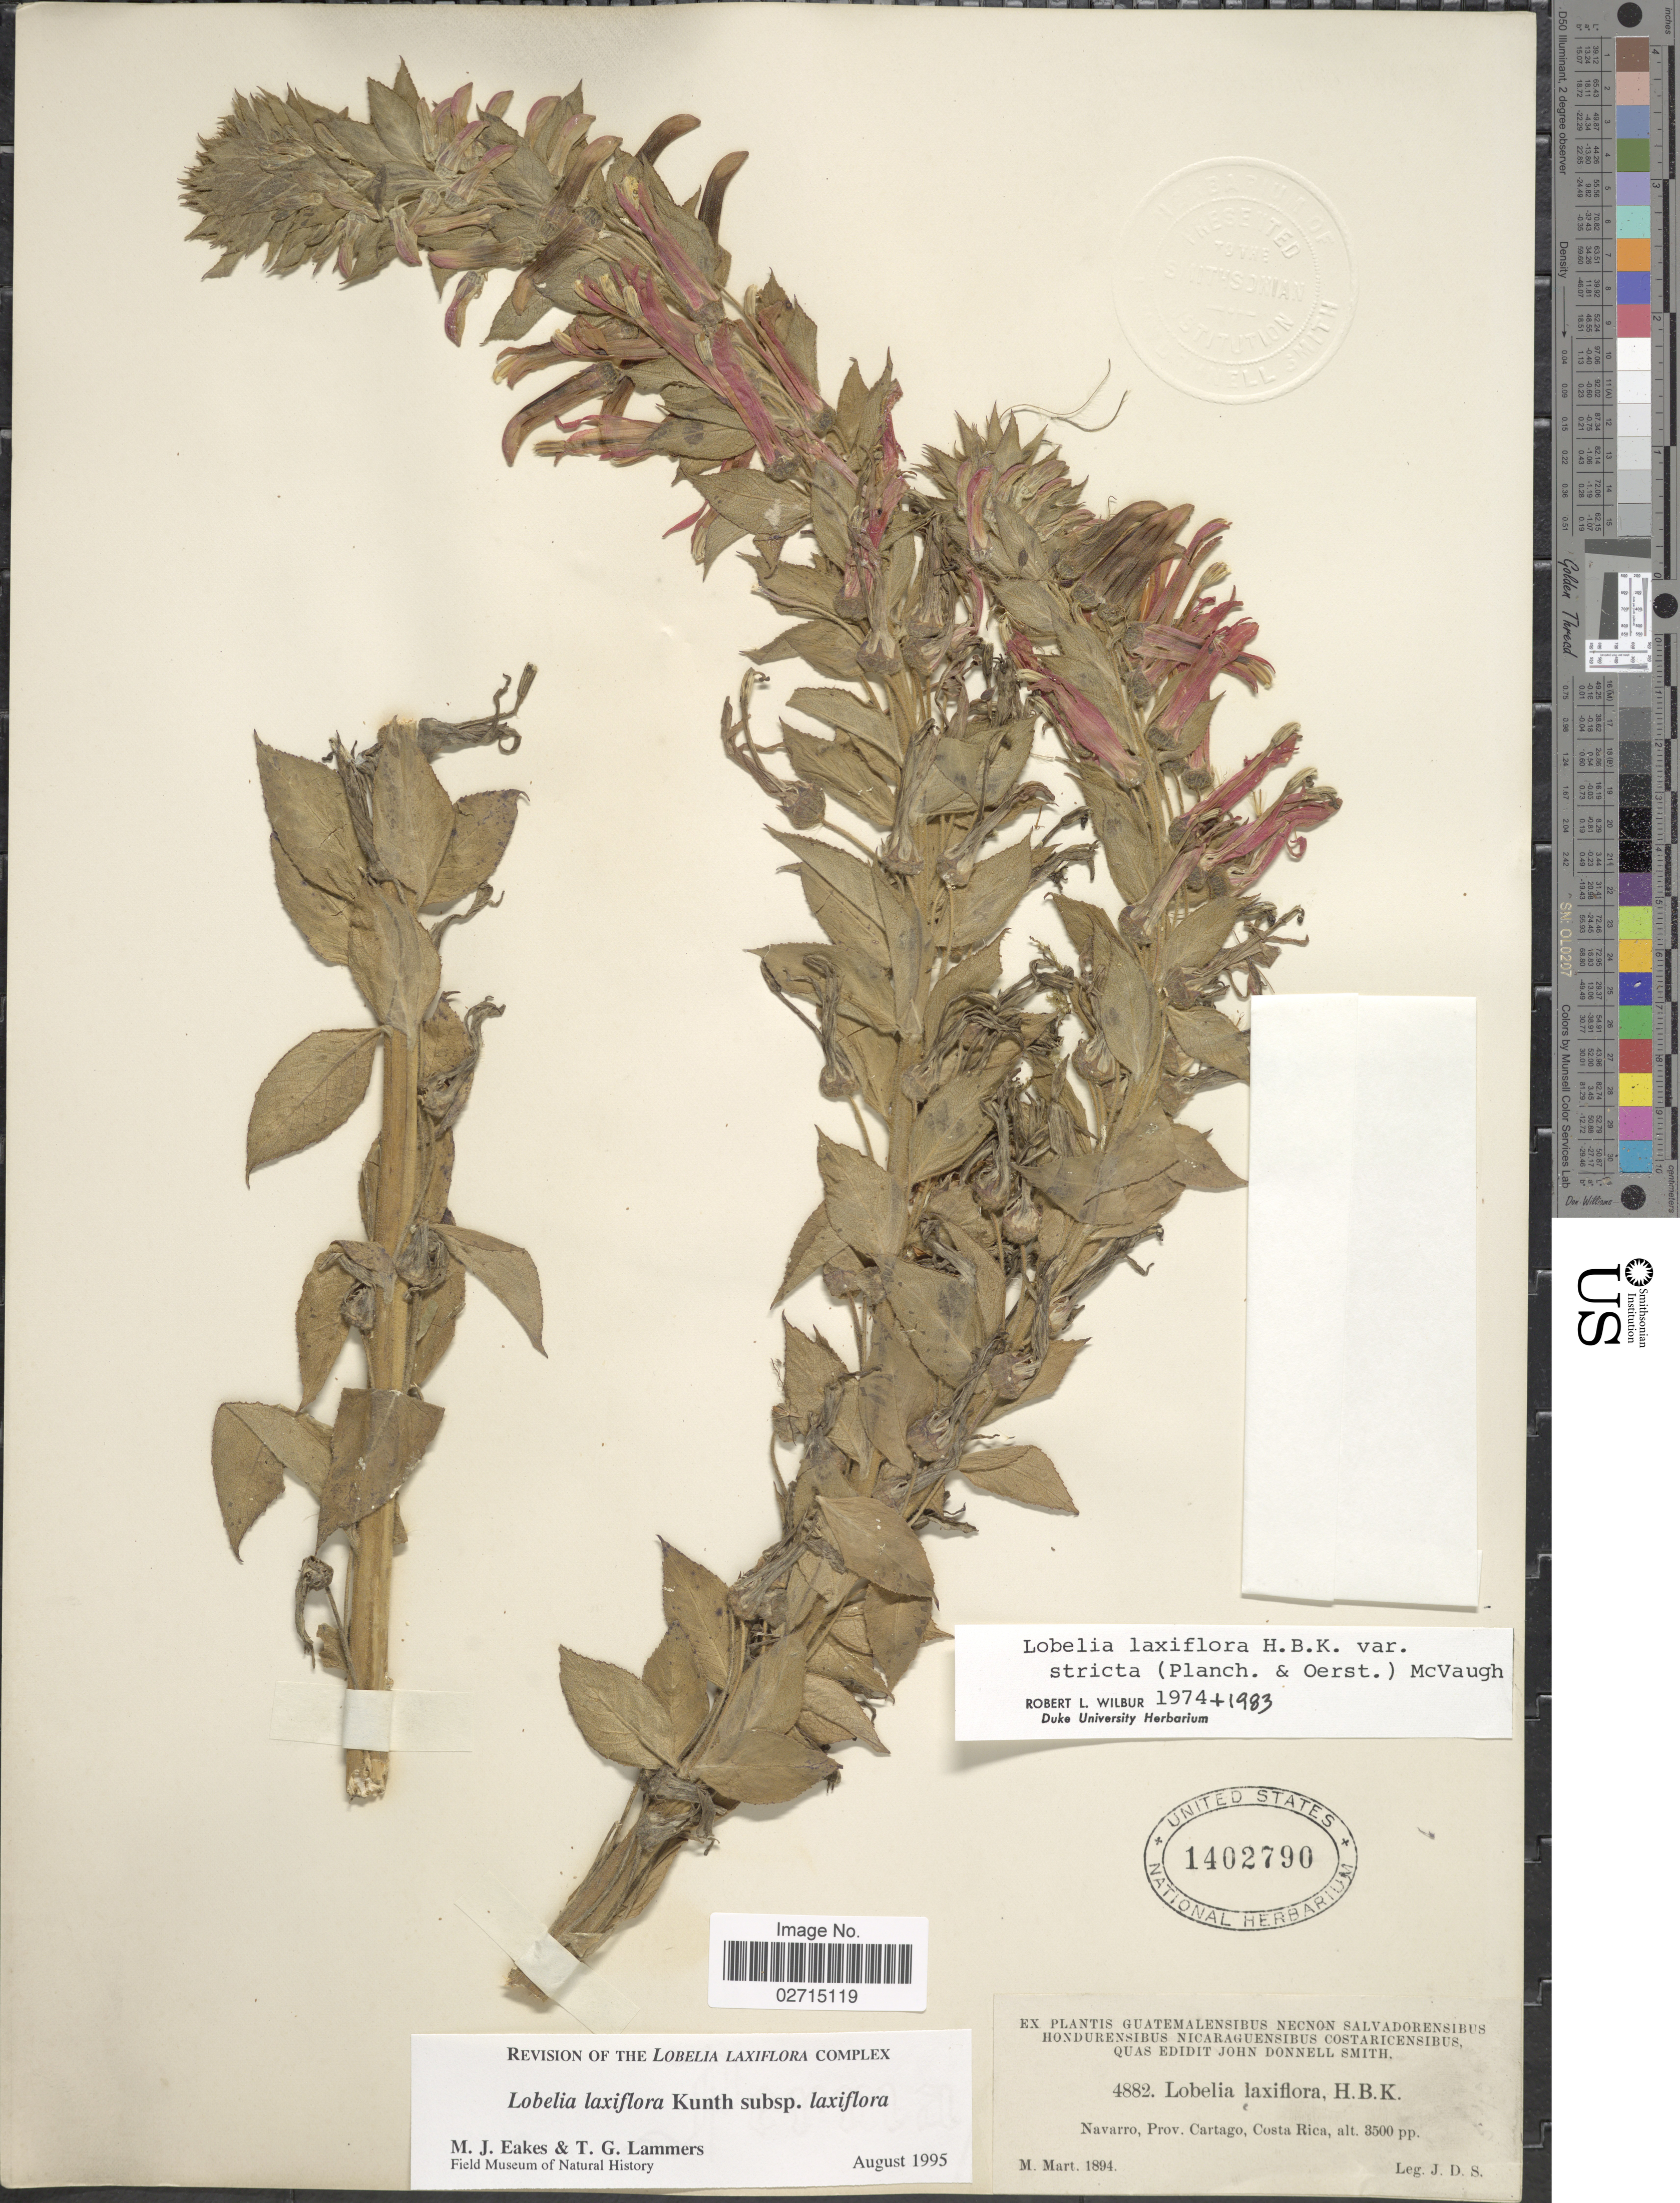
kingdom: Plantae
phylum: Tracheophyta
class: Magnoliopsida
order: Asterales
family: Campanulaceae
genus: Lobelia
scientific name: Lobelia laxiflora subsp. laxiflora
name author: Kunth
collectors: J. Donnell Smith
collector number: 4882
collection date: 1894-03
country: Costa Rica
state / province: Cartago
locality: Navarro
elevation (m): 1067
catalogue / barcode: US 1402790